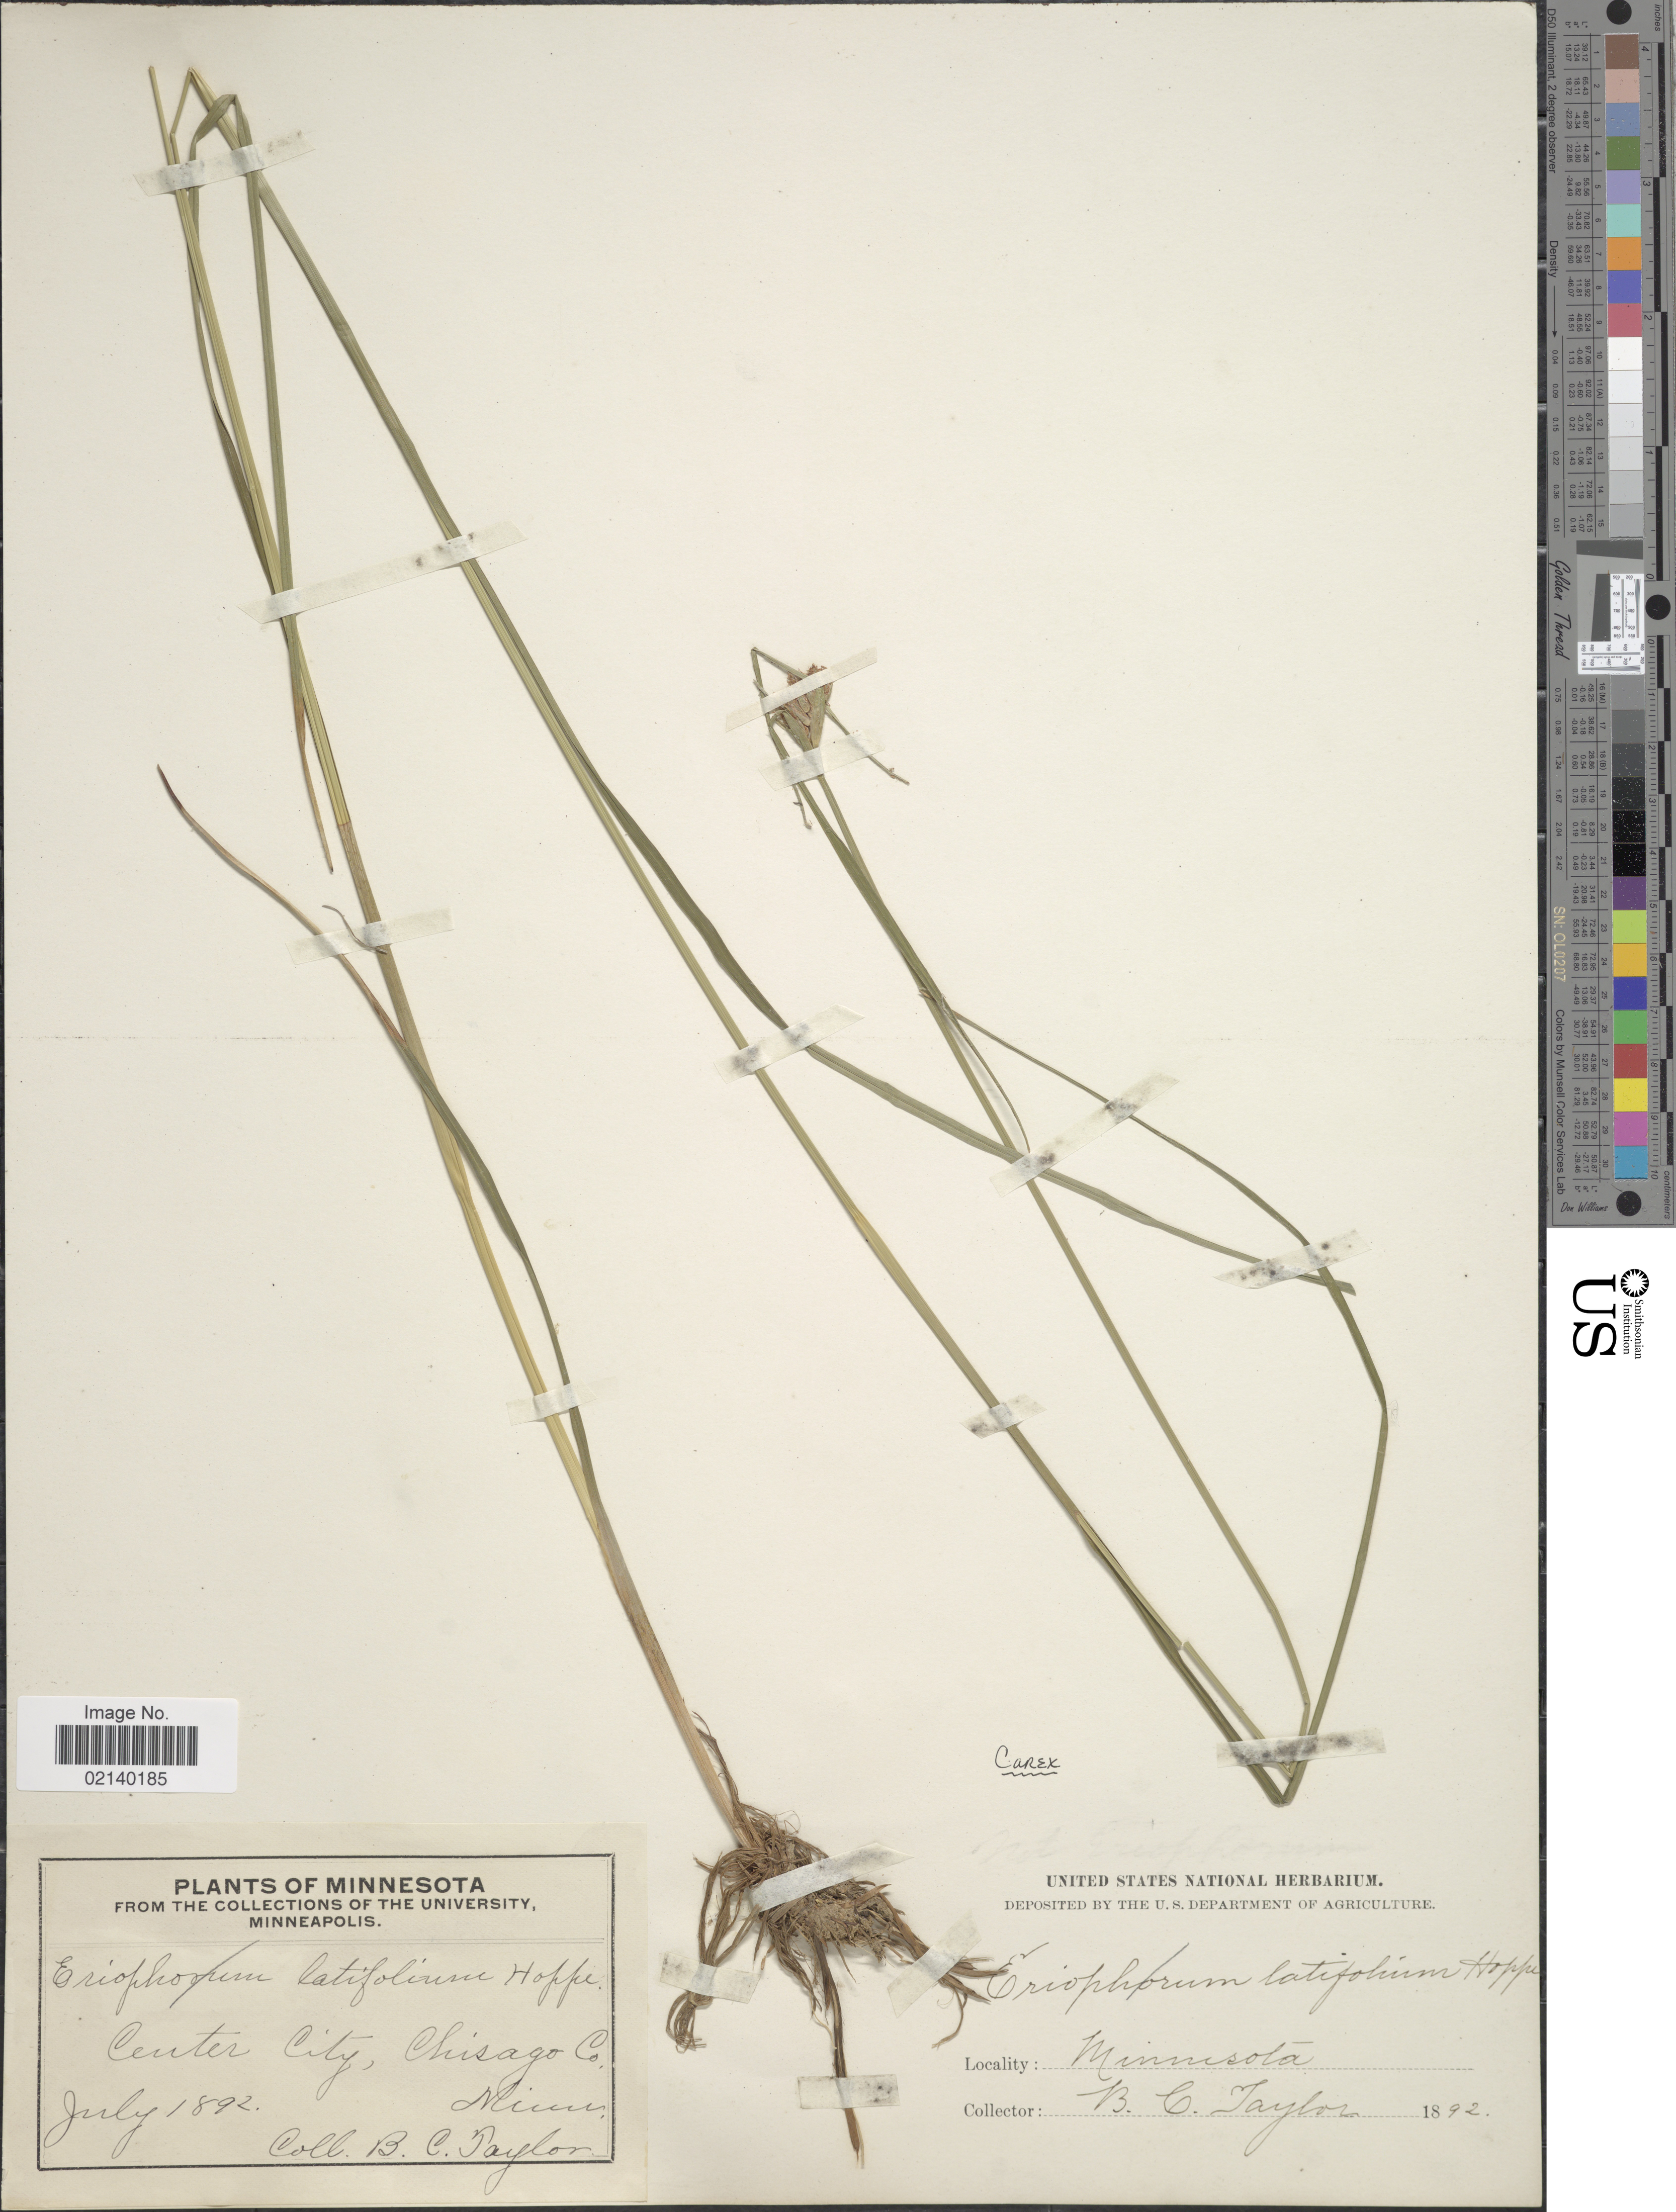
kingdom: Plantae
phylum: Tracheophyta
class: Liliopsida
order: Poales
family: Cyperaceae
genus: Carex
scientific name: Carex sp.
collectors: B. C. Taylor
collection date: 1892-07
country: United States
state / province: Minnesota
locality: Center City, Chicago Co.